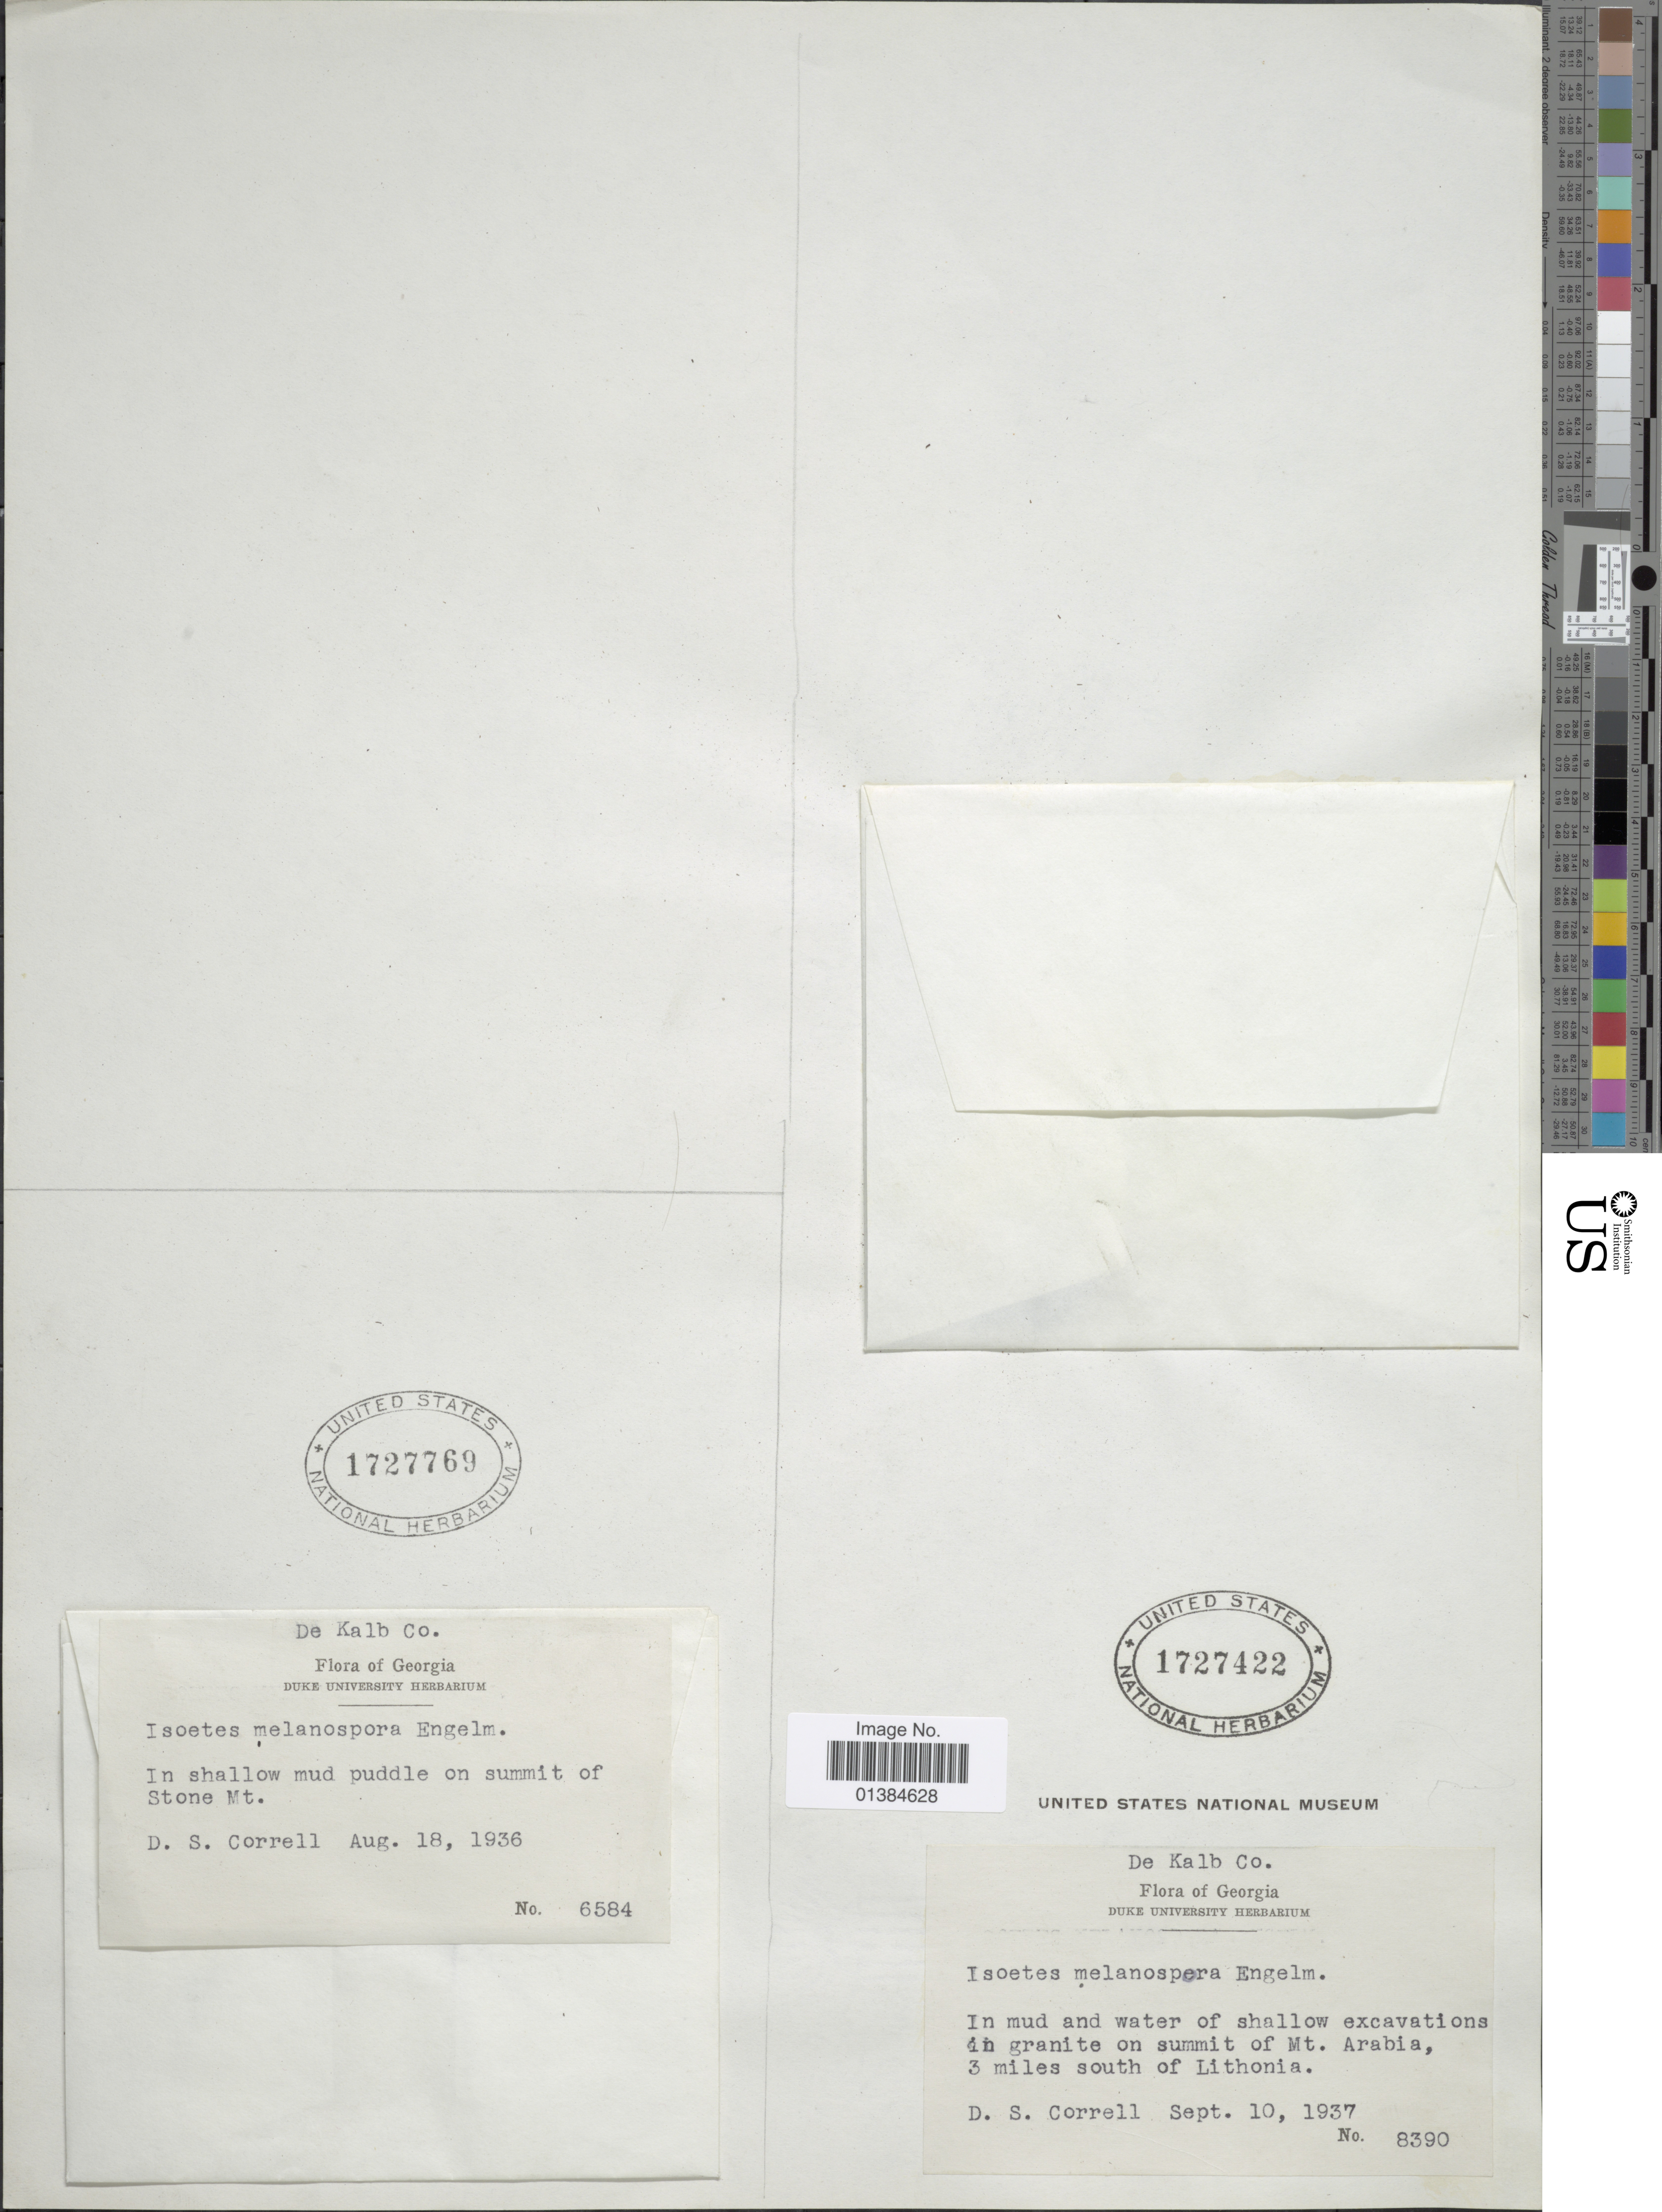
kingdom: Plantae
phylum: Tracheophyta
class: Lycopodiopsida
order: Isoetales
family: Isoetaceae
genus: Isoetes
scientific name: Isoetes melanospora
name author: Engelm.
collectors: D. S. Correll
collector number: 6584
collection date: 1936-08-18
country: United States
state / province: Georgia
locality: De Kalb Co. In shallow mud puddle on summit of Stone Mt.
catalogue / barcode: US 1727769-2